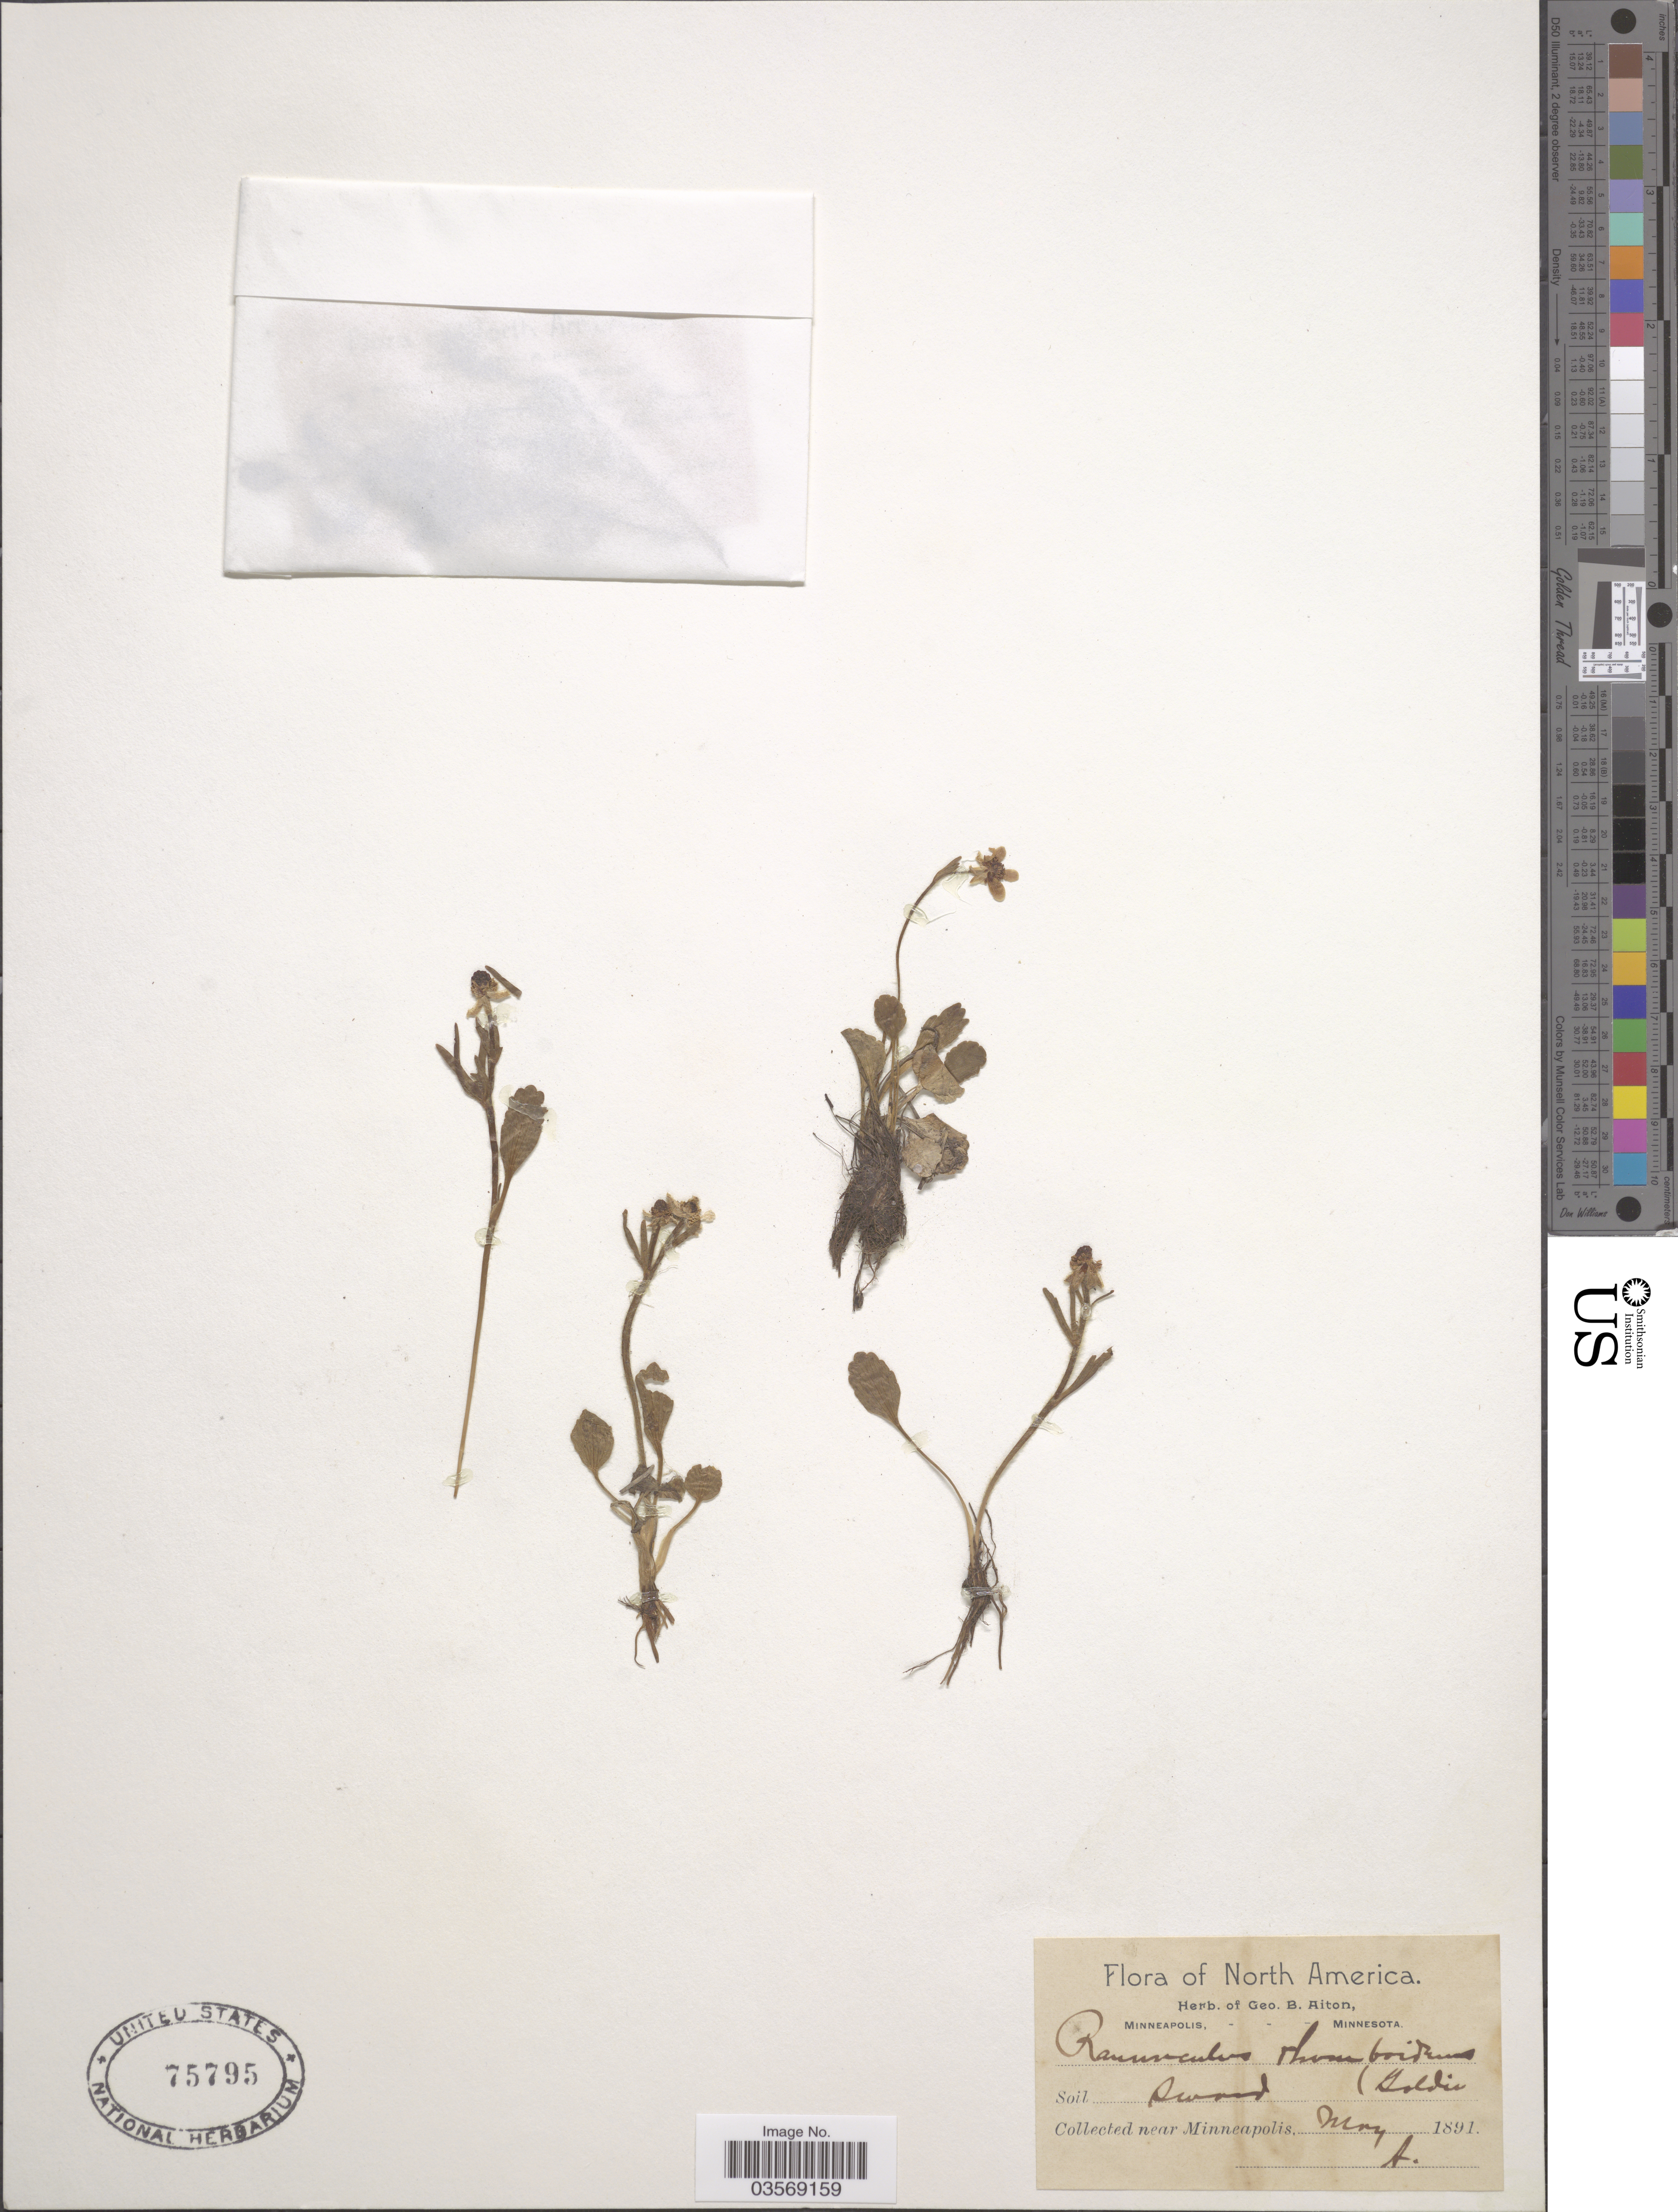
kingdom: Plantae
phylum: Tracheophyta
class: Magnoliopsida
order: Ranunculales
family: Ranunculaceae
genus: Ranunculus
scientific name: Ranunculus rhomboideus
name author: Goldie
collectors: G. B. Aiton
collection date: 1891-05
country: United States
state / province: Minnesota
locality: Near Minneapolis.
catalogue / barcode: US 75795